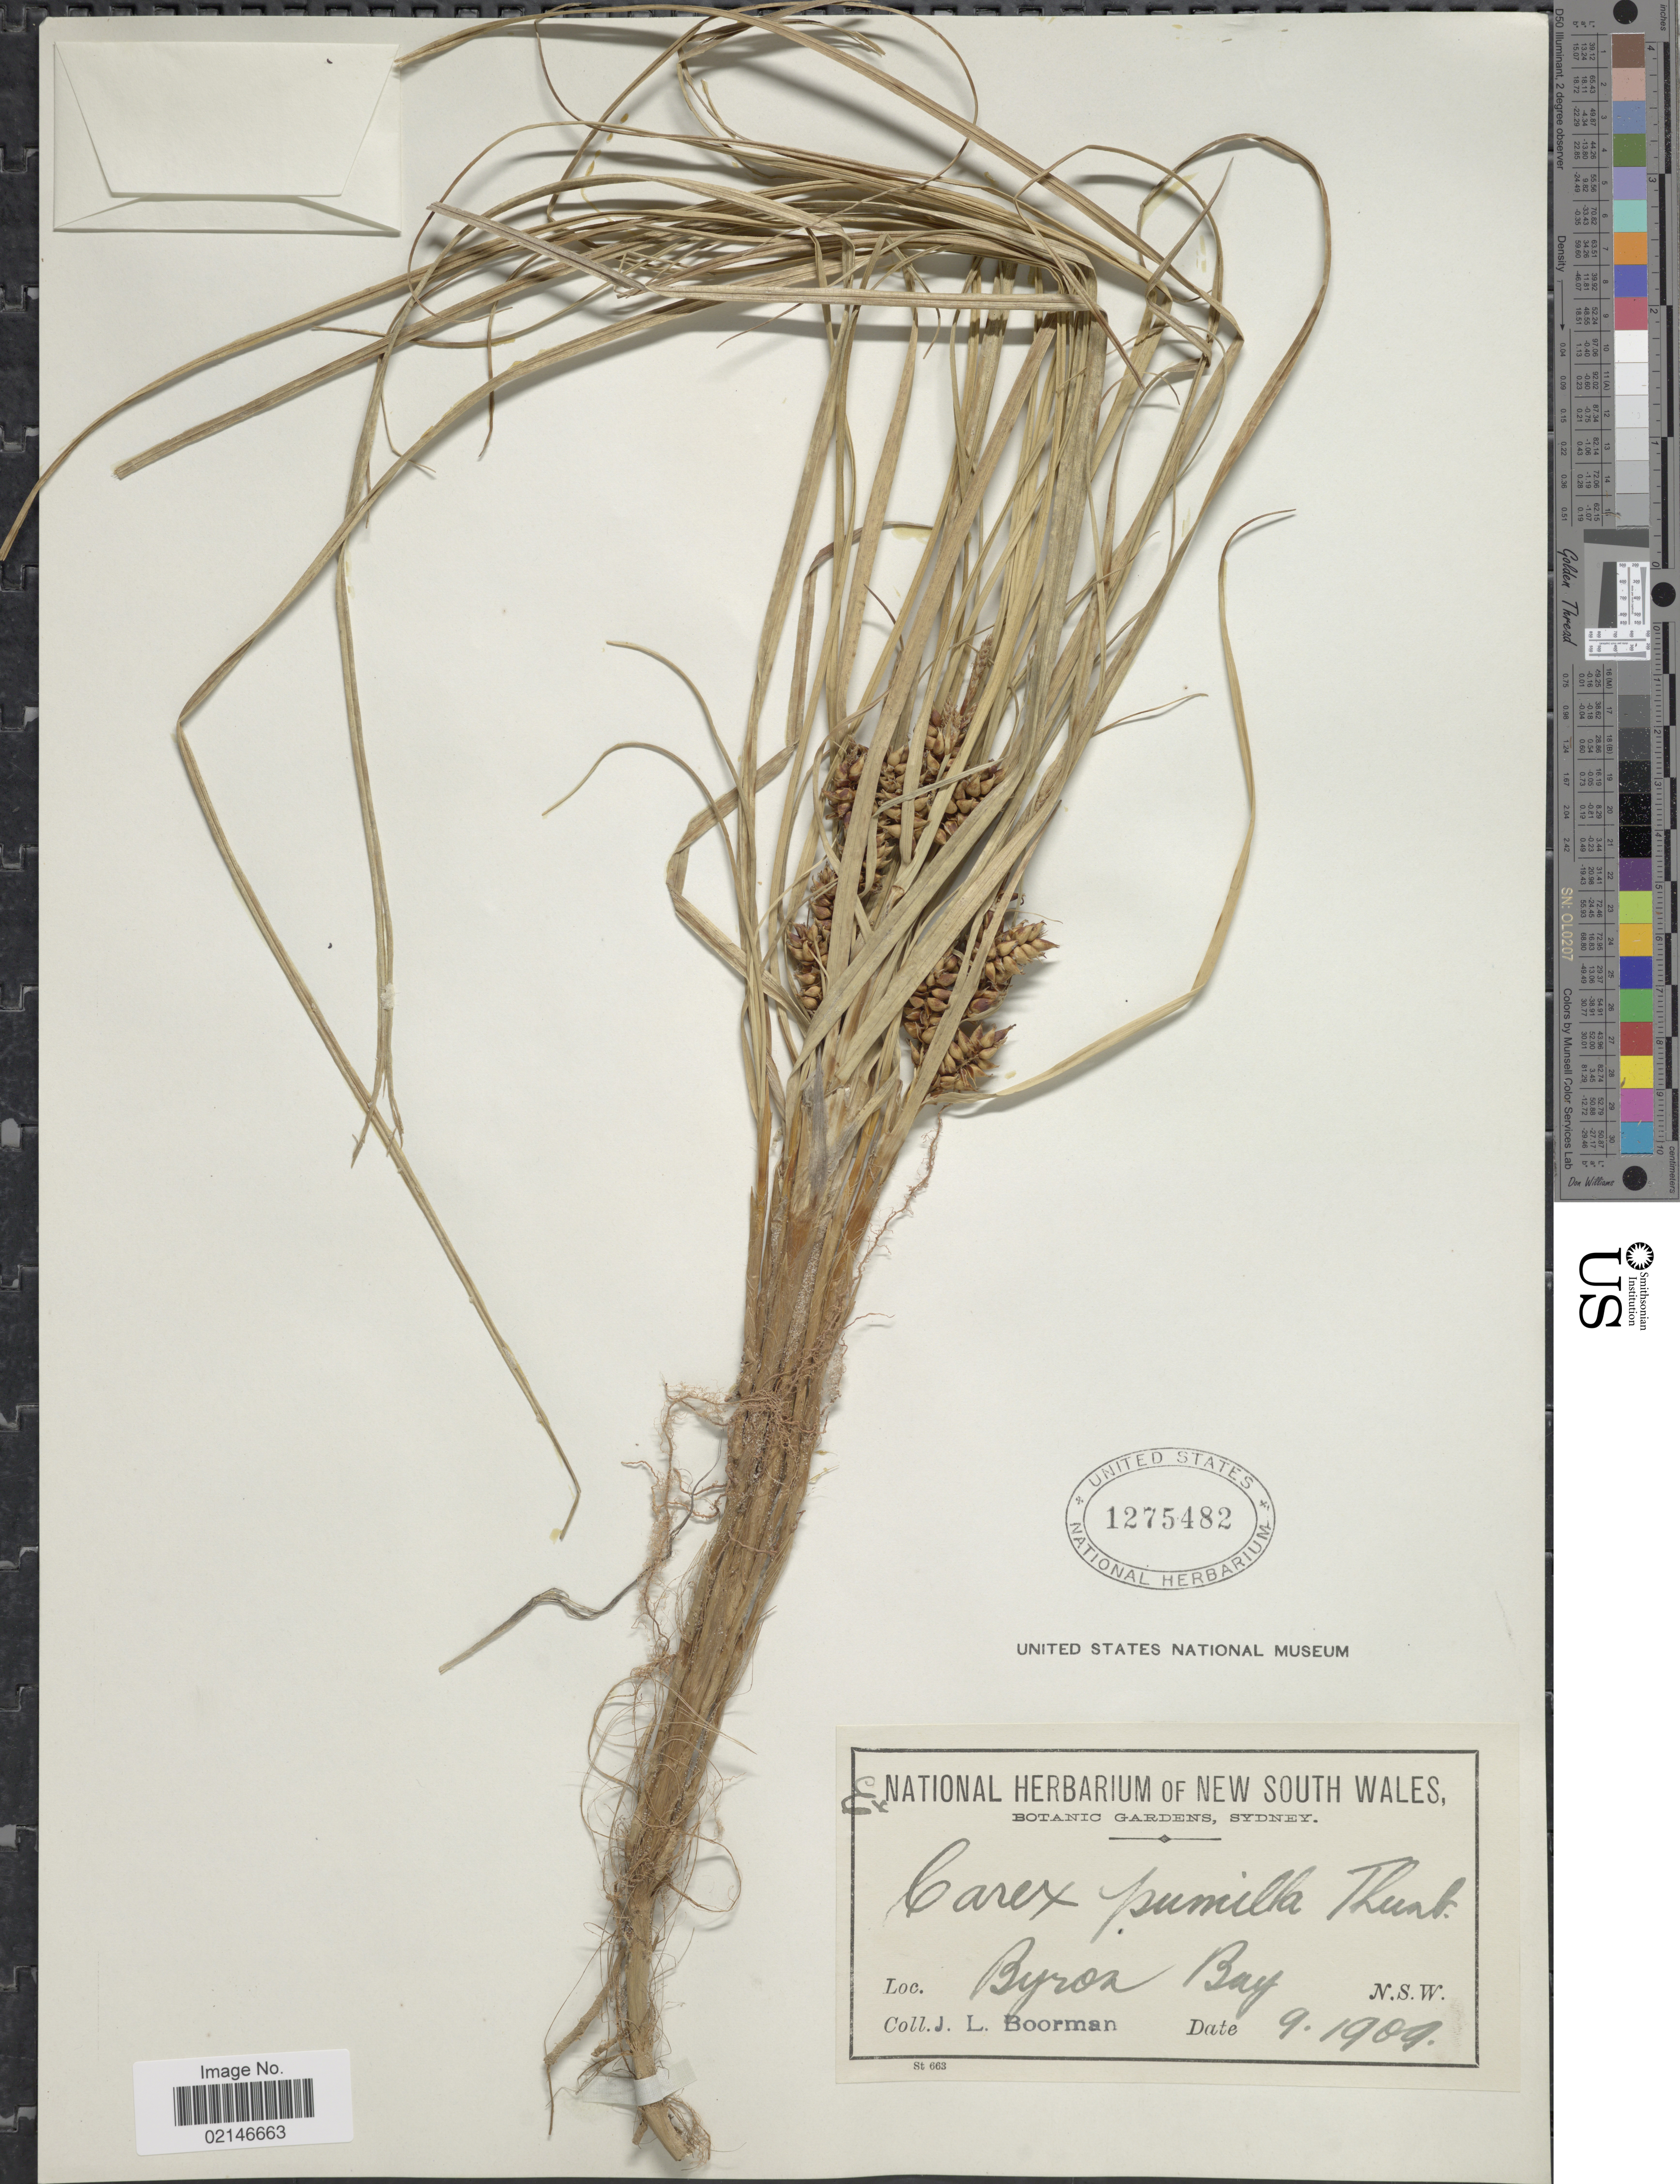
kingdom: Plantae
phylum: Tracheophyta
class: Liliopsida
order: Poales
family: Cyperaceae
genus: Carex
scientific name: Carex pumila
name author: Thunb.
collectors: J. Boorman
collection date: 1909-09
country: Australia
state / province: New South Wales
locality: Byron Bay, N.S.W.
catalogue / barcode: US 1275482